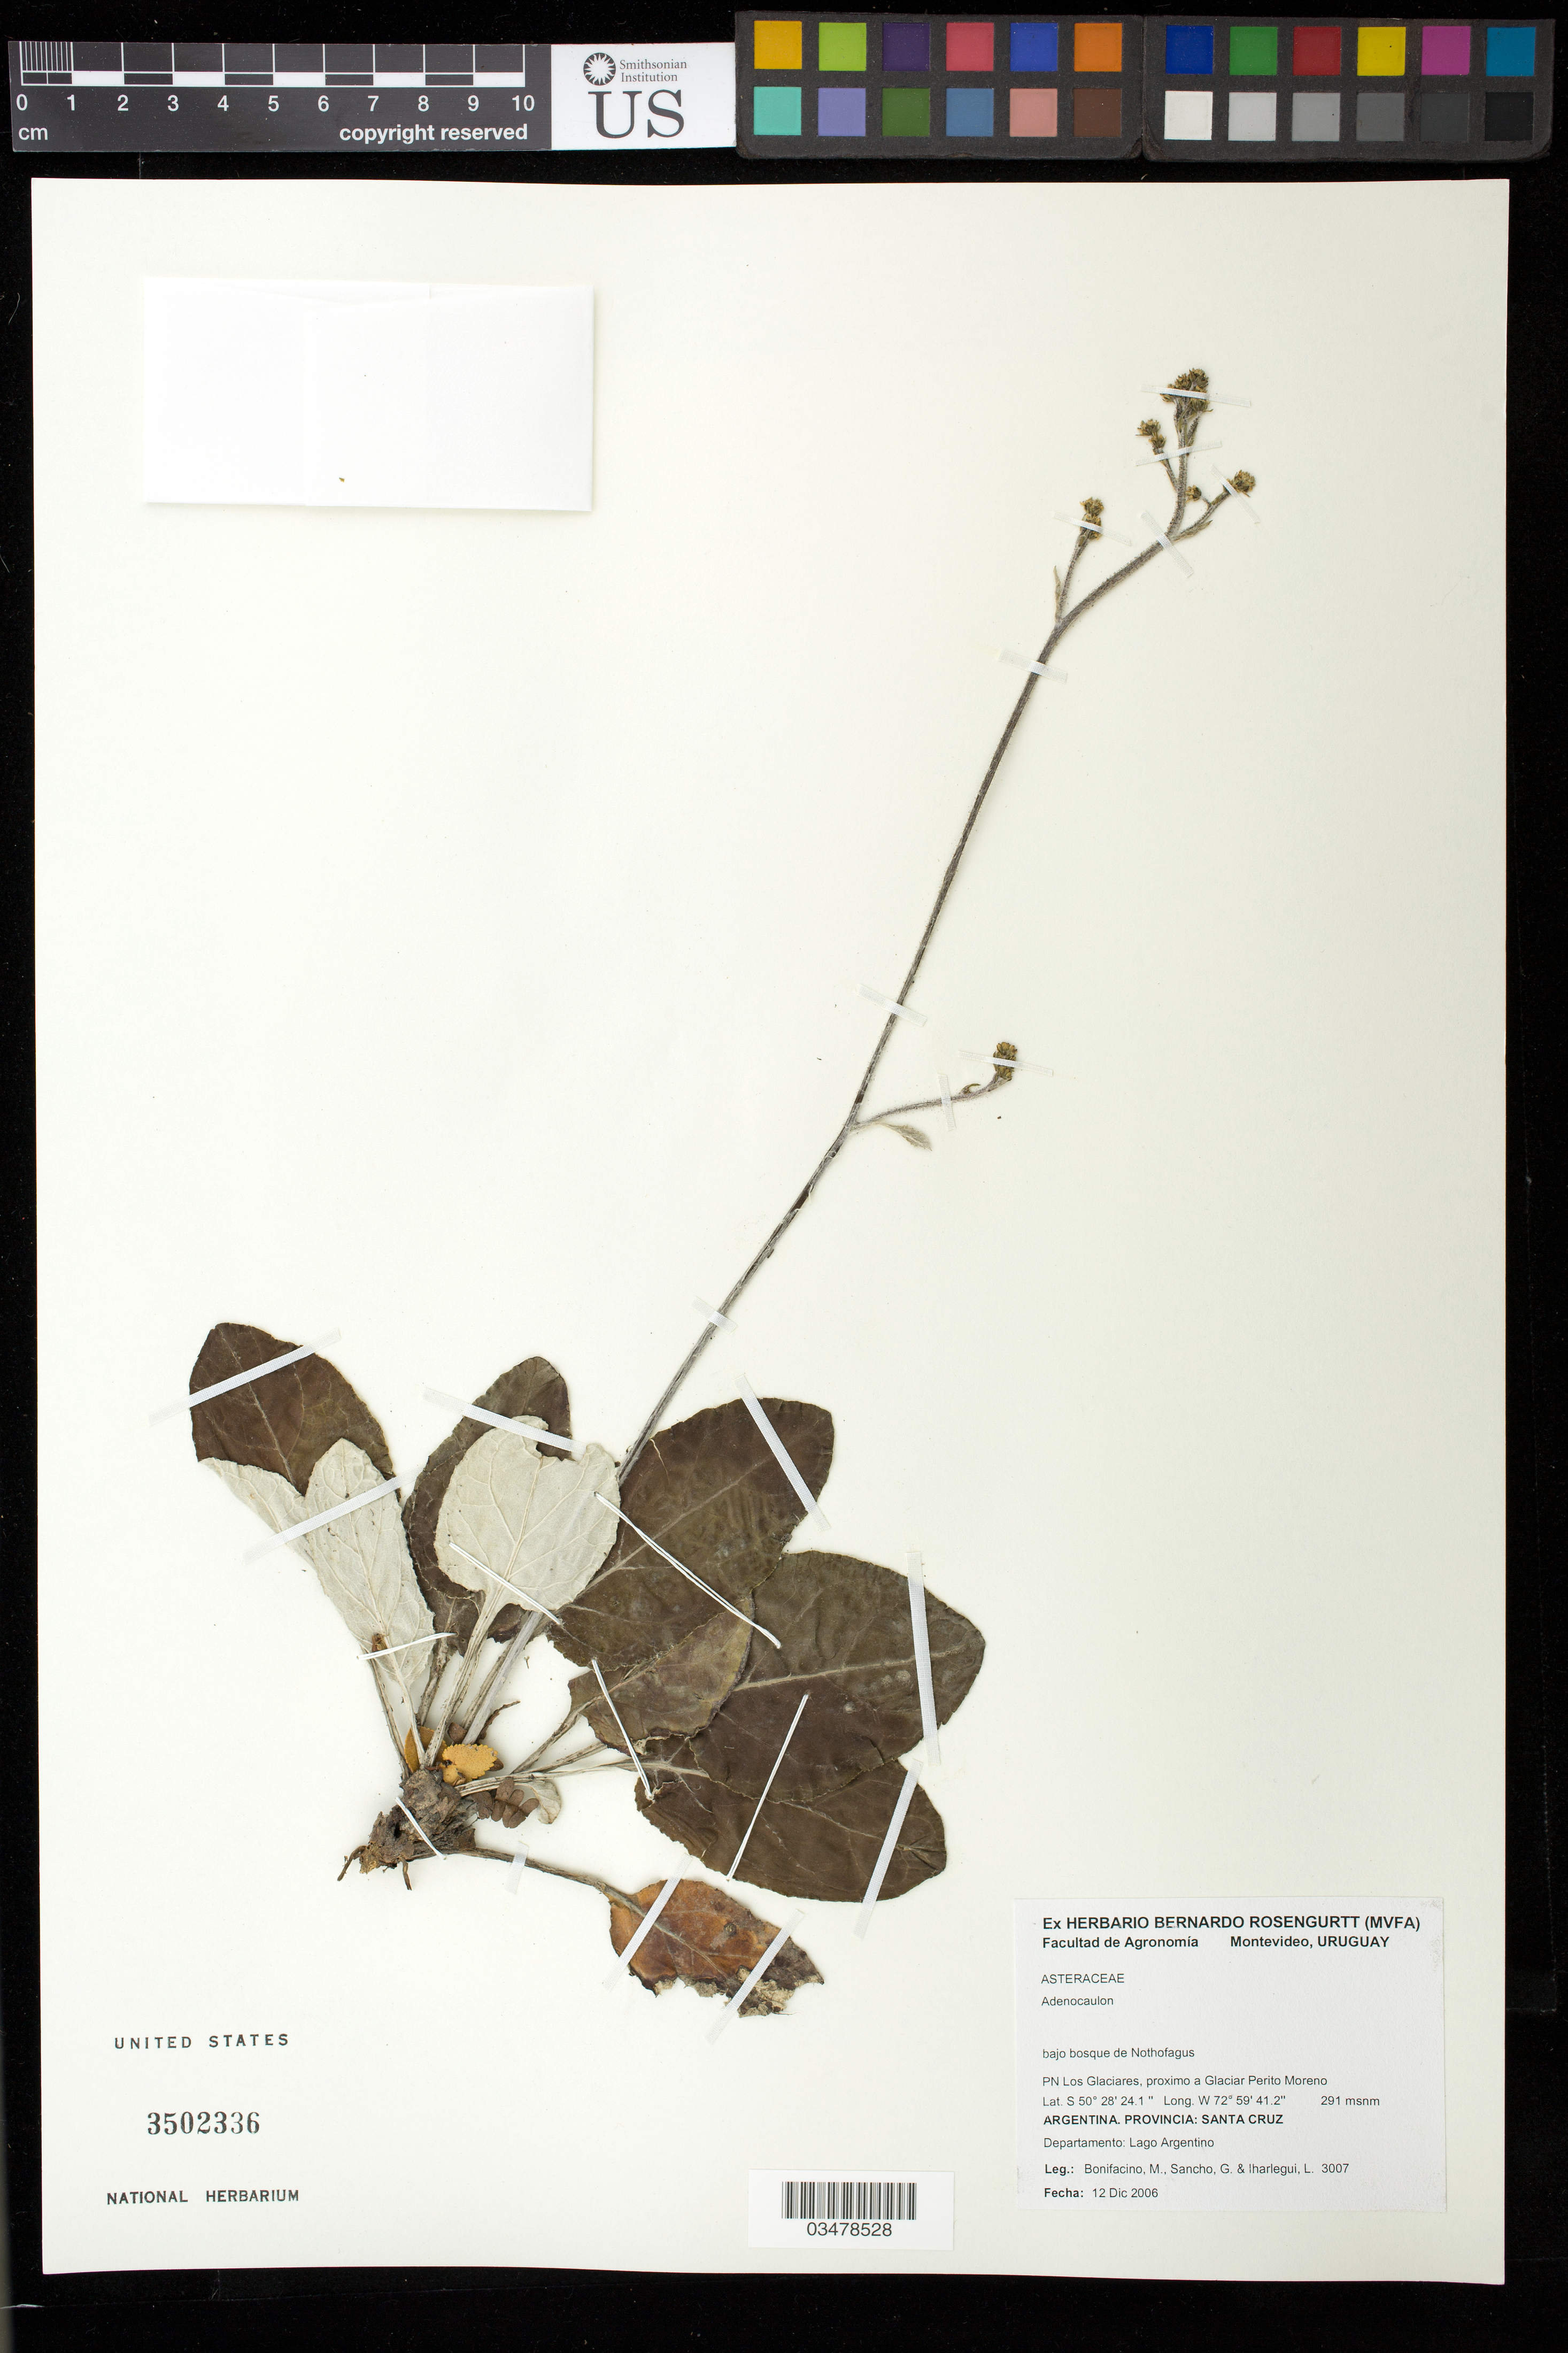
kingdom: Plantae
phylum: Tracheophyta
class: Magnoliopsida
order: Asterales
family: Asteraceae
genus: Adenocaulon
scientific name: Adenocaulon sp.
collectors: M. Bonifacino, G. Sancho & L. Iharlegui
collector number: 3007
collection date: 2006-12-12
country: Argentina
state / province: Santa Cruz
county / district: Lago Argentino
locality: PN Los Glaciares, proximo a Glaciar Perito Moreno.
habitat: Bajo bosque de Nothofagus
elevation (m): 291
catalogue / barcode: US 3502336